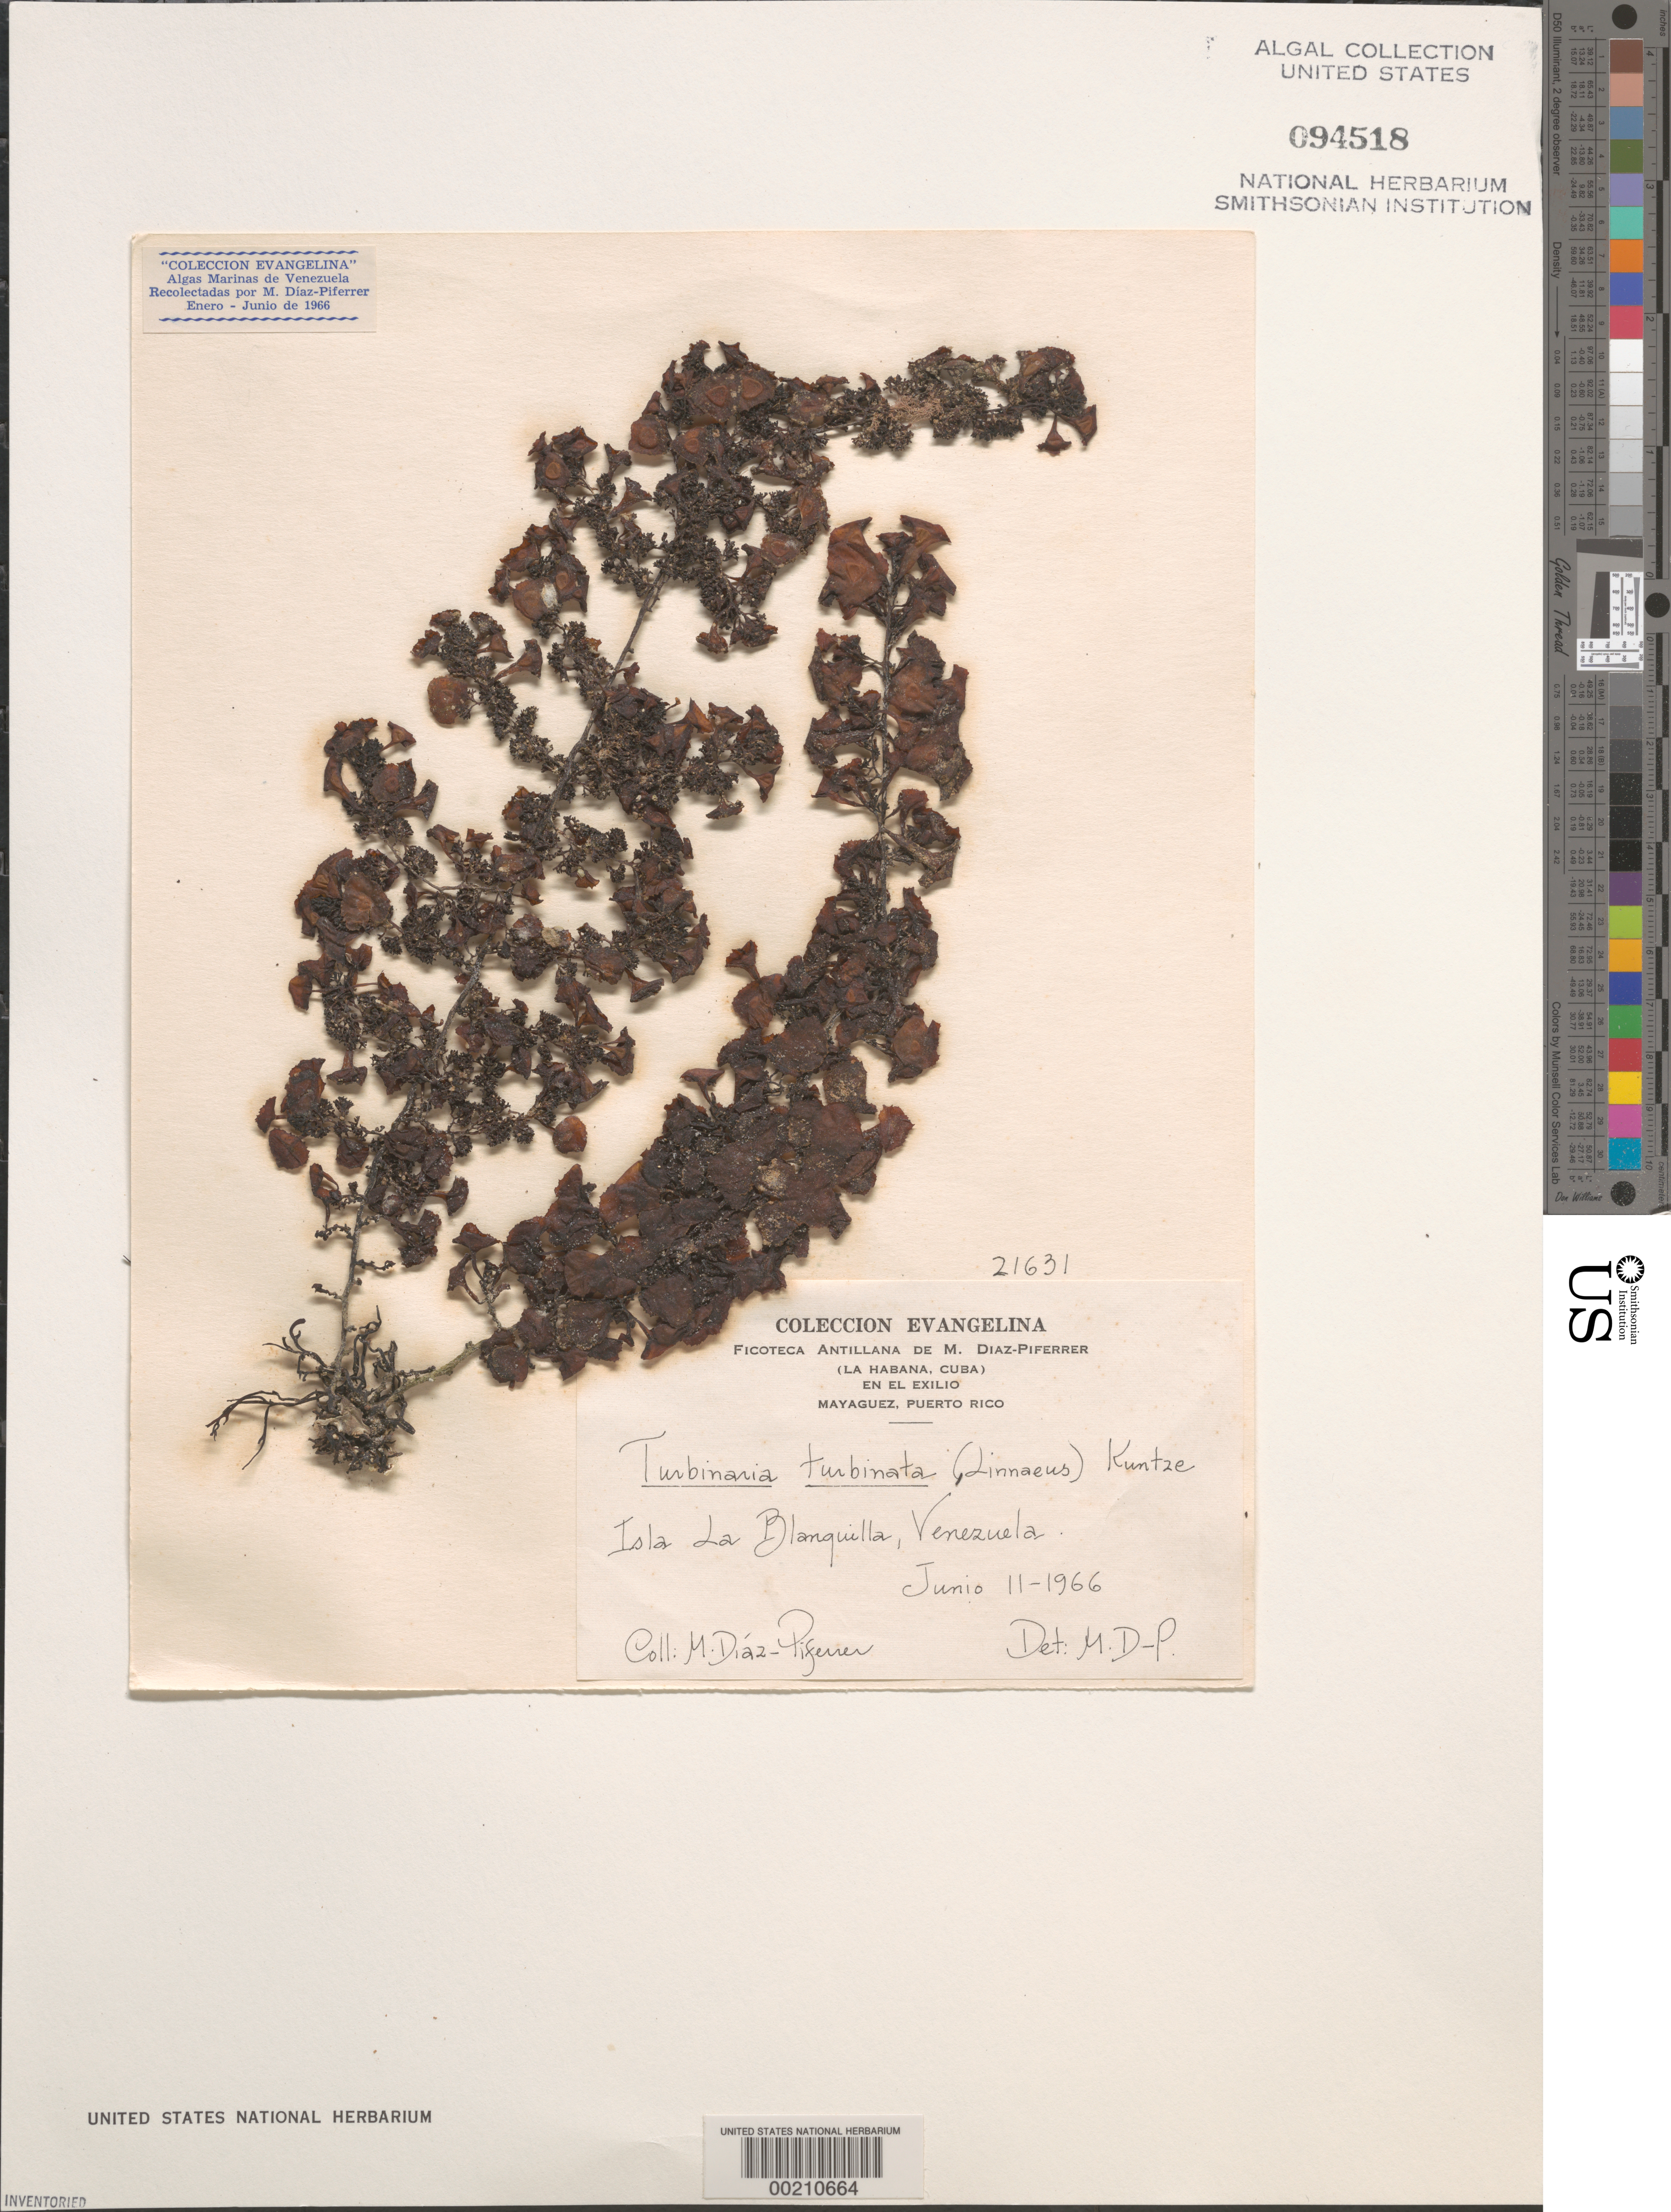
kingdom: Chromista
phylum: Ochrophyta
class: Phaeophyceae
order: Fucales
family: Sargassaceae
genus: Turbinaria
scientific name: Turbinaria turbinata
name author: (L.) Kuntze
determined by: Diaz-Piferrer, M.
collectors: M. Diaz-Piferrer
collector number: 21631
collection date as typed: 11 Jun 1966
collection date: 1966-06-11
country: Venezuela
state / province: Dependencias Federales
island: Isla La Blanquilla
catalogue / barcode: US 94518